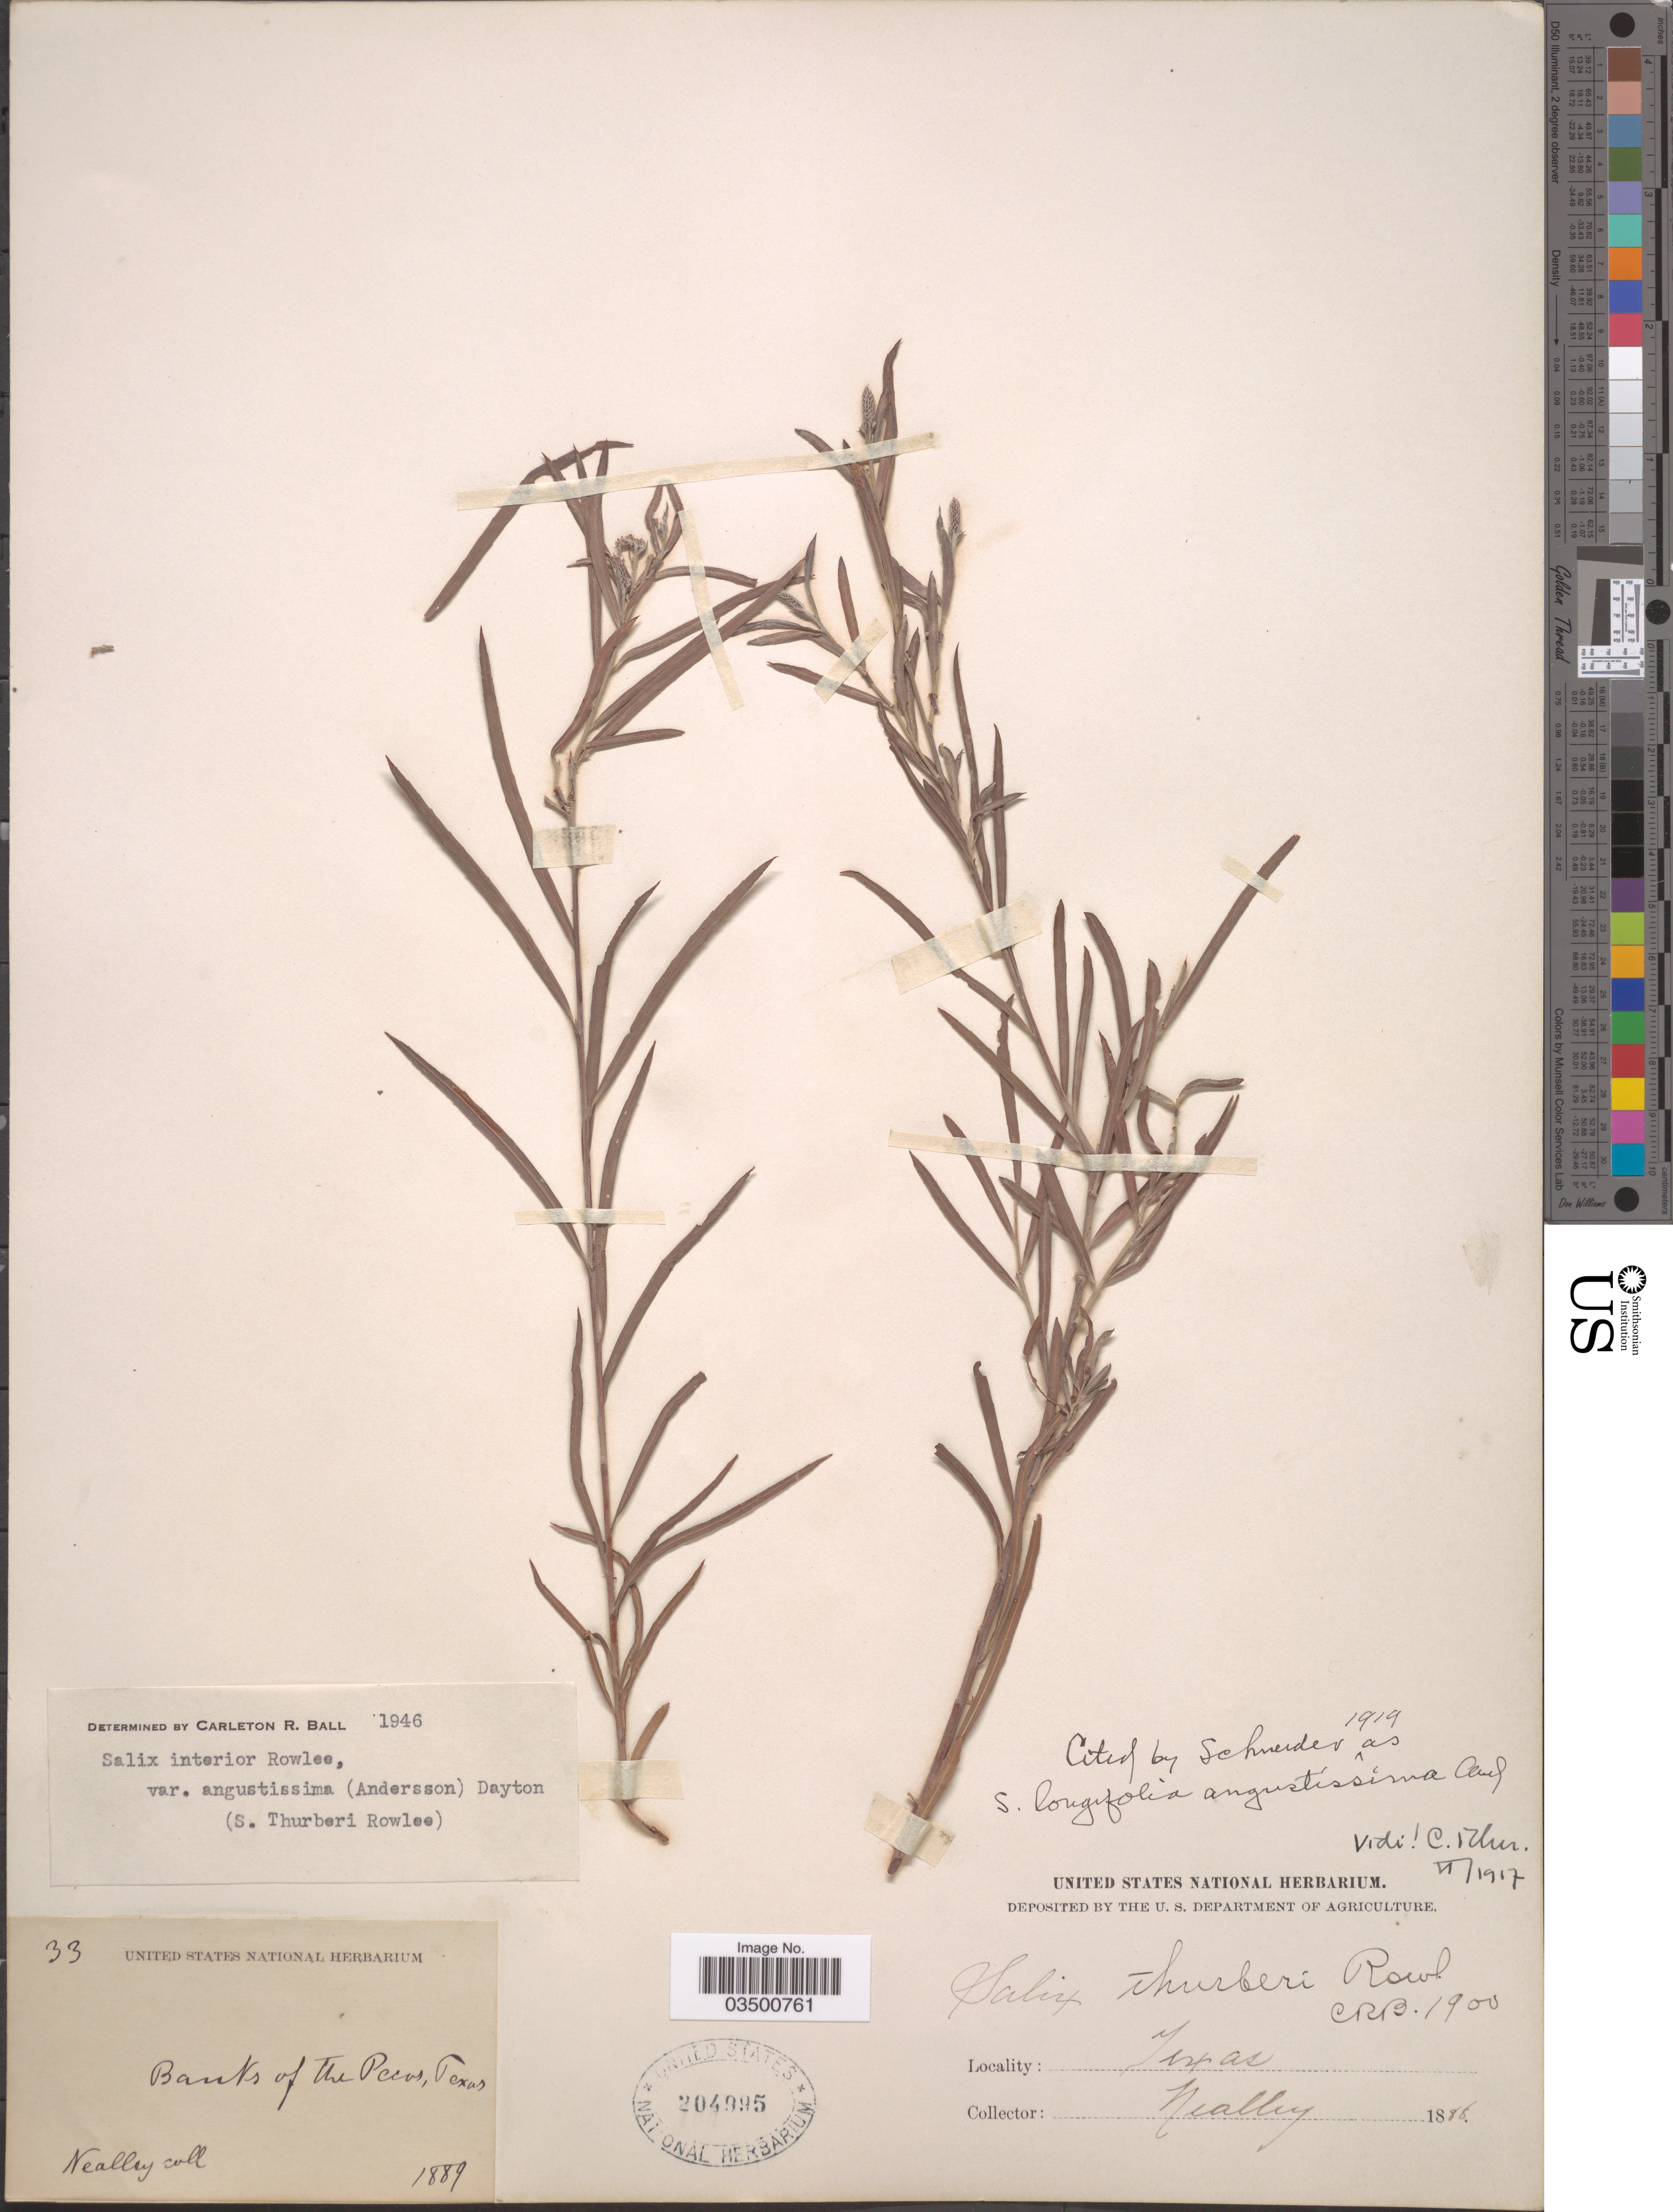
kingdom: Plantae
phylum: Tracheophyta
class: Magnoliopsida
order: Malpighiales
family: Salicaceae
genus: Salix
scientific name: Salix interior var. angustissima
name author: (Andersson) Dayton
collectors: Nealley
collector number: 33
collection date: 1889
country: United States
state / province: Texas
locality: Banks of the Pecos.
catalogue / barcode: US 204995